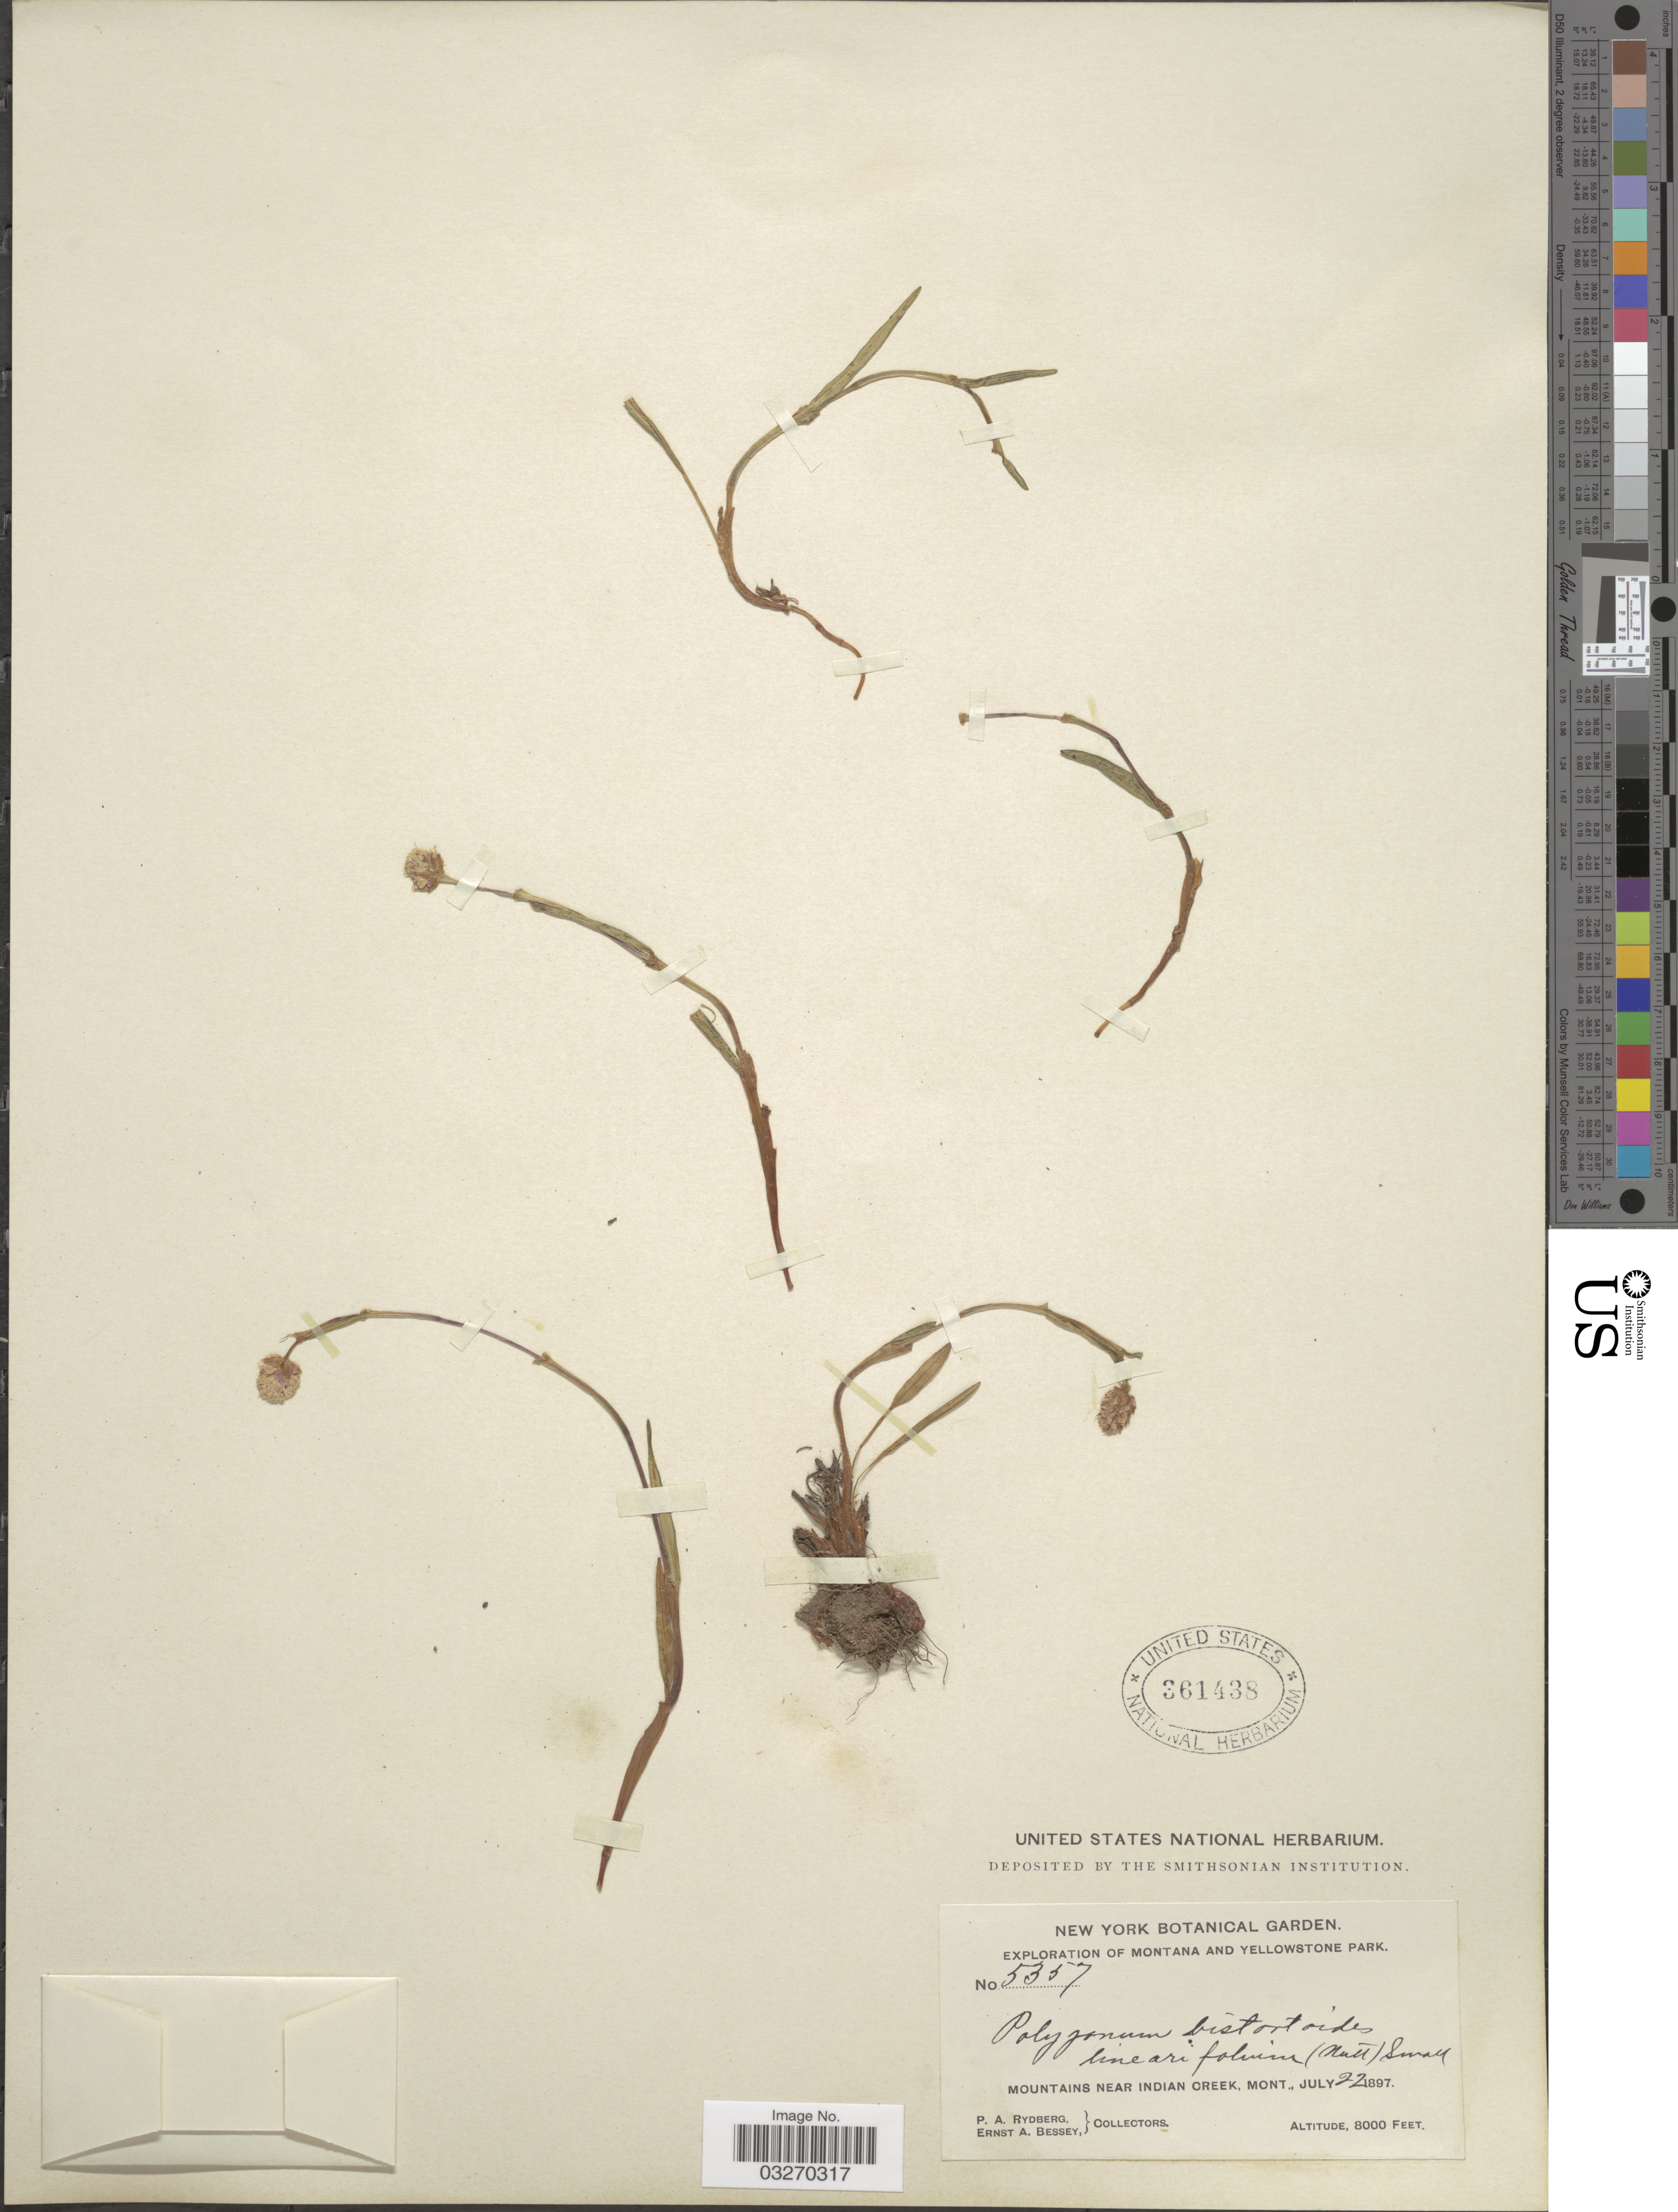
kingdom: Plantae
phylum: Tracheophyta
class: Magnoliopsida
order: Caryophyllales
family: Polygonaceae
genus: Bistorta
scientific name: Bistorta leptophylla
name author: (S. Watson) Greene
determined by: Atha, D. E.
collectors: P. A. Rydberg & E. A. Bessey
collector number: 5357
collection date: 1897-07-22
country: United States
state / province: Montana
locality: Mountains near Indian Creek.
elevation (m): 2438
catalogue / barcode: US 361438